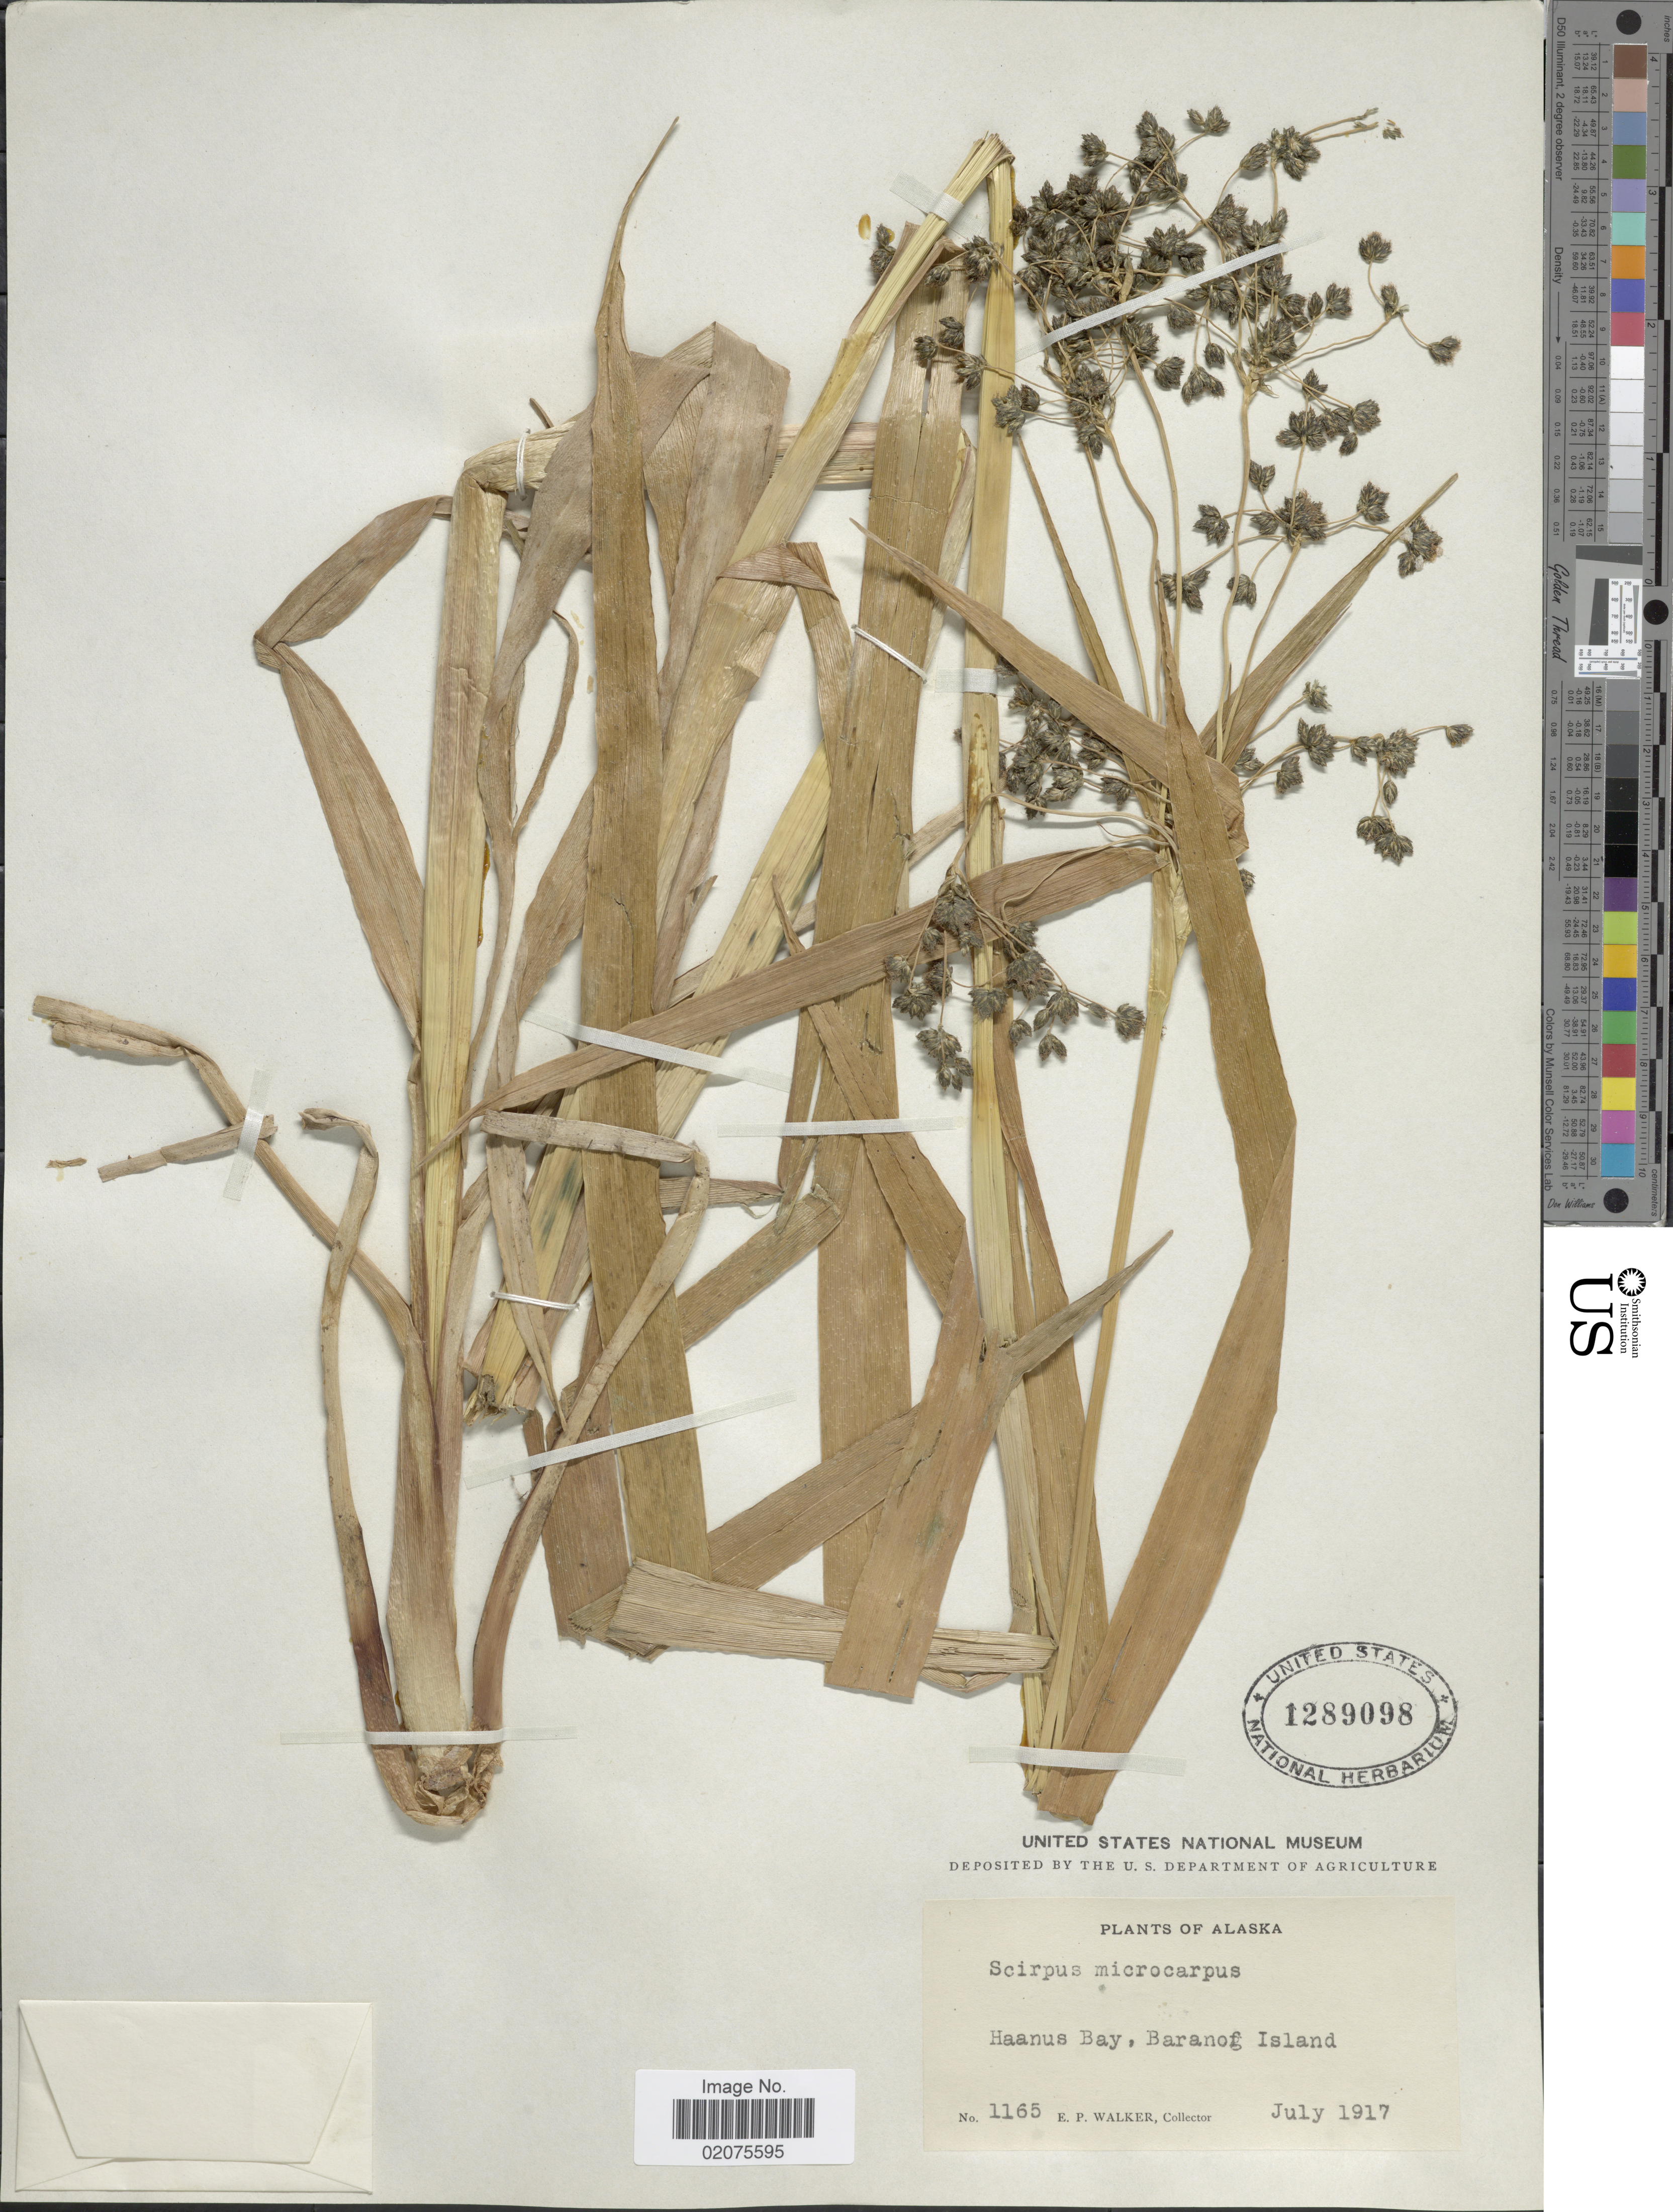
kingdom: Plantae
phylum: Tracheophyta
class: Liliopsida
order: Poales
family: Cyperaceae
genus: Scirpus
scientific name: Scirpus microcarpus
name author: J. Presl & C. Presl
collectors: E. P. Walker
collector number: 1165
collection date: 1917-07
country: United States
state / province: Alaska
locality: Haanus Bay, Baranof Island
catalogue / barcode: US 1289098